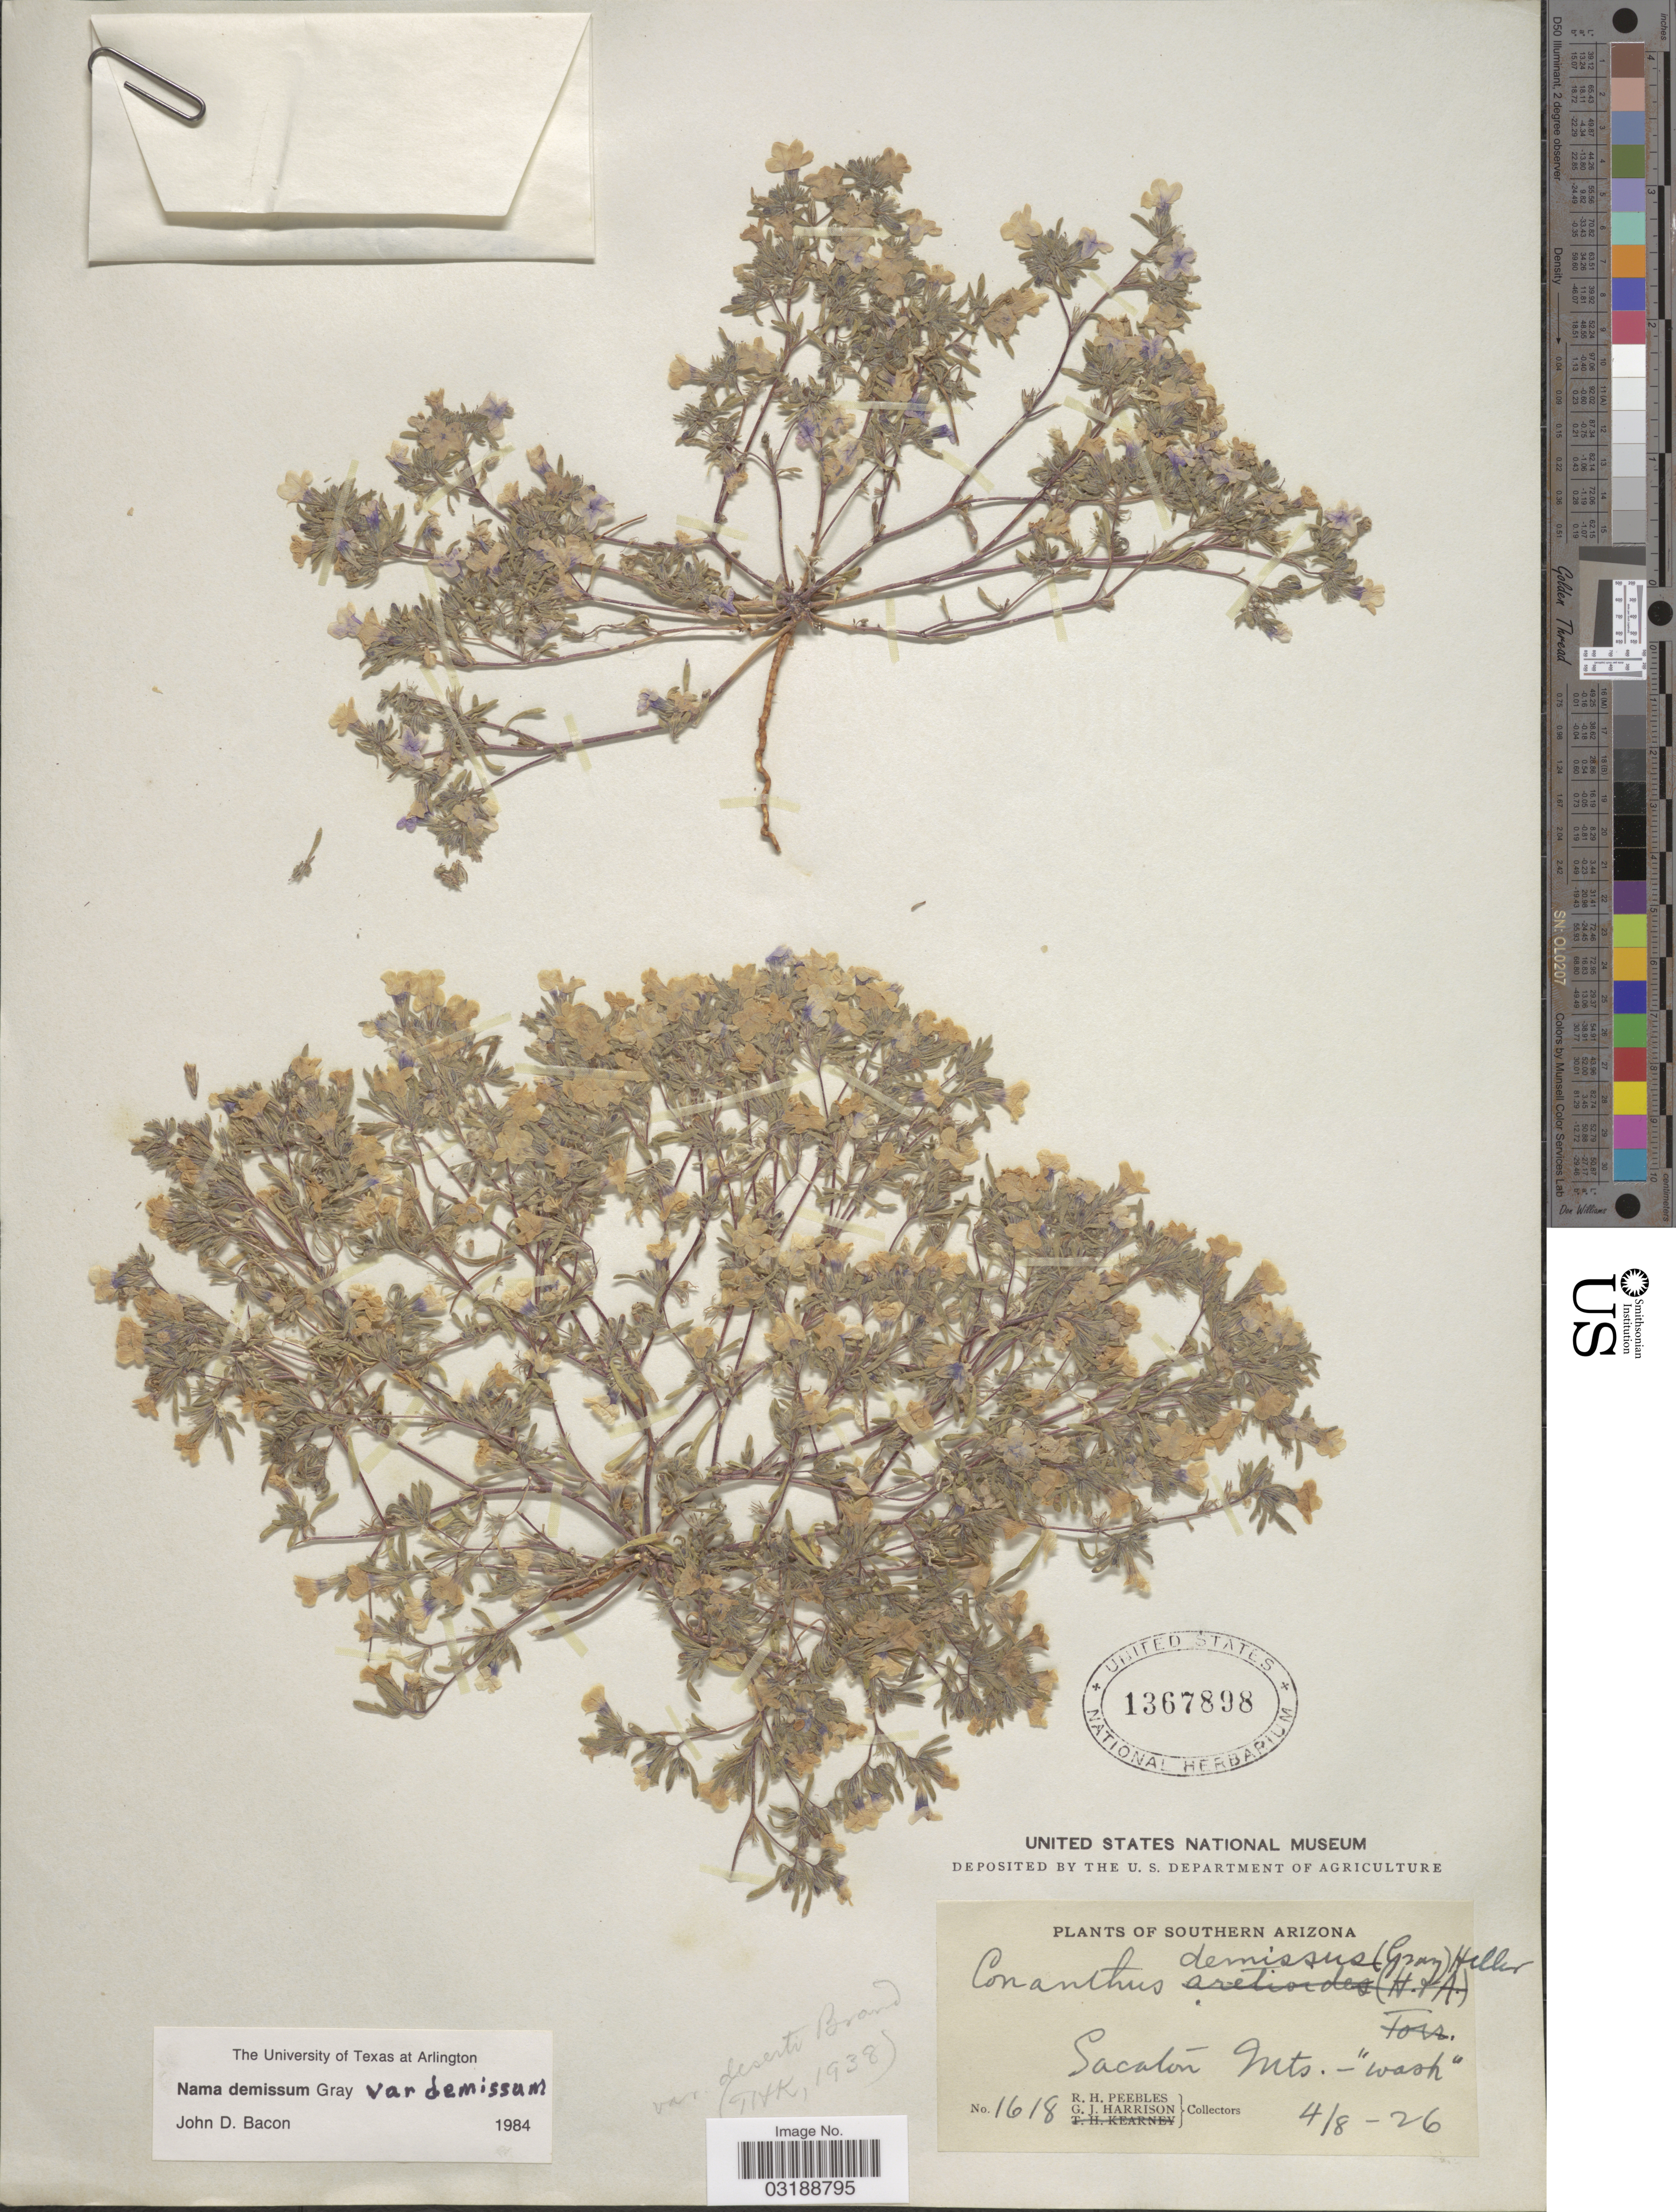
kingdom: Plantae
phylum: Tracheophyta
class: Magnoliopsida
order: Boraginales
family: Namaceae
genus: Nama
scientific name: Nama demissa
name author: A. Gray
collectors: R. H. Peebles & G. J. Harrison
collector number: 1618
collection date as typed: Transcribed d/m/y: 8/4/26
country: United States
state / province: Arizona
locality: Southern Arizona. Sacaton Mts.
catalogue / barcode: US 1367898